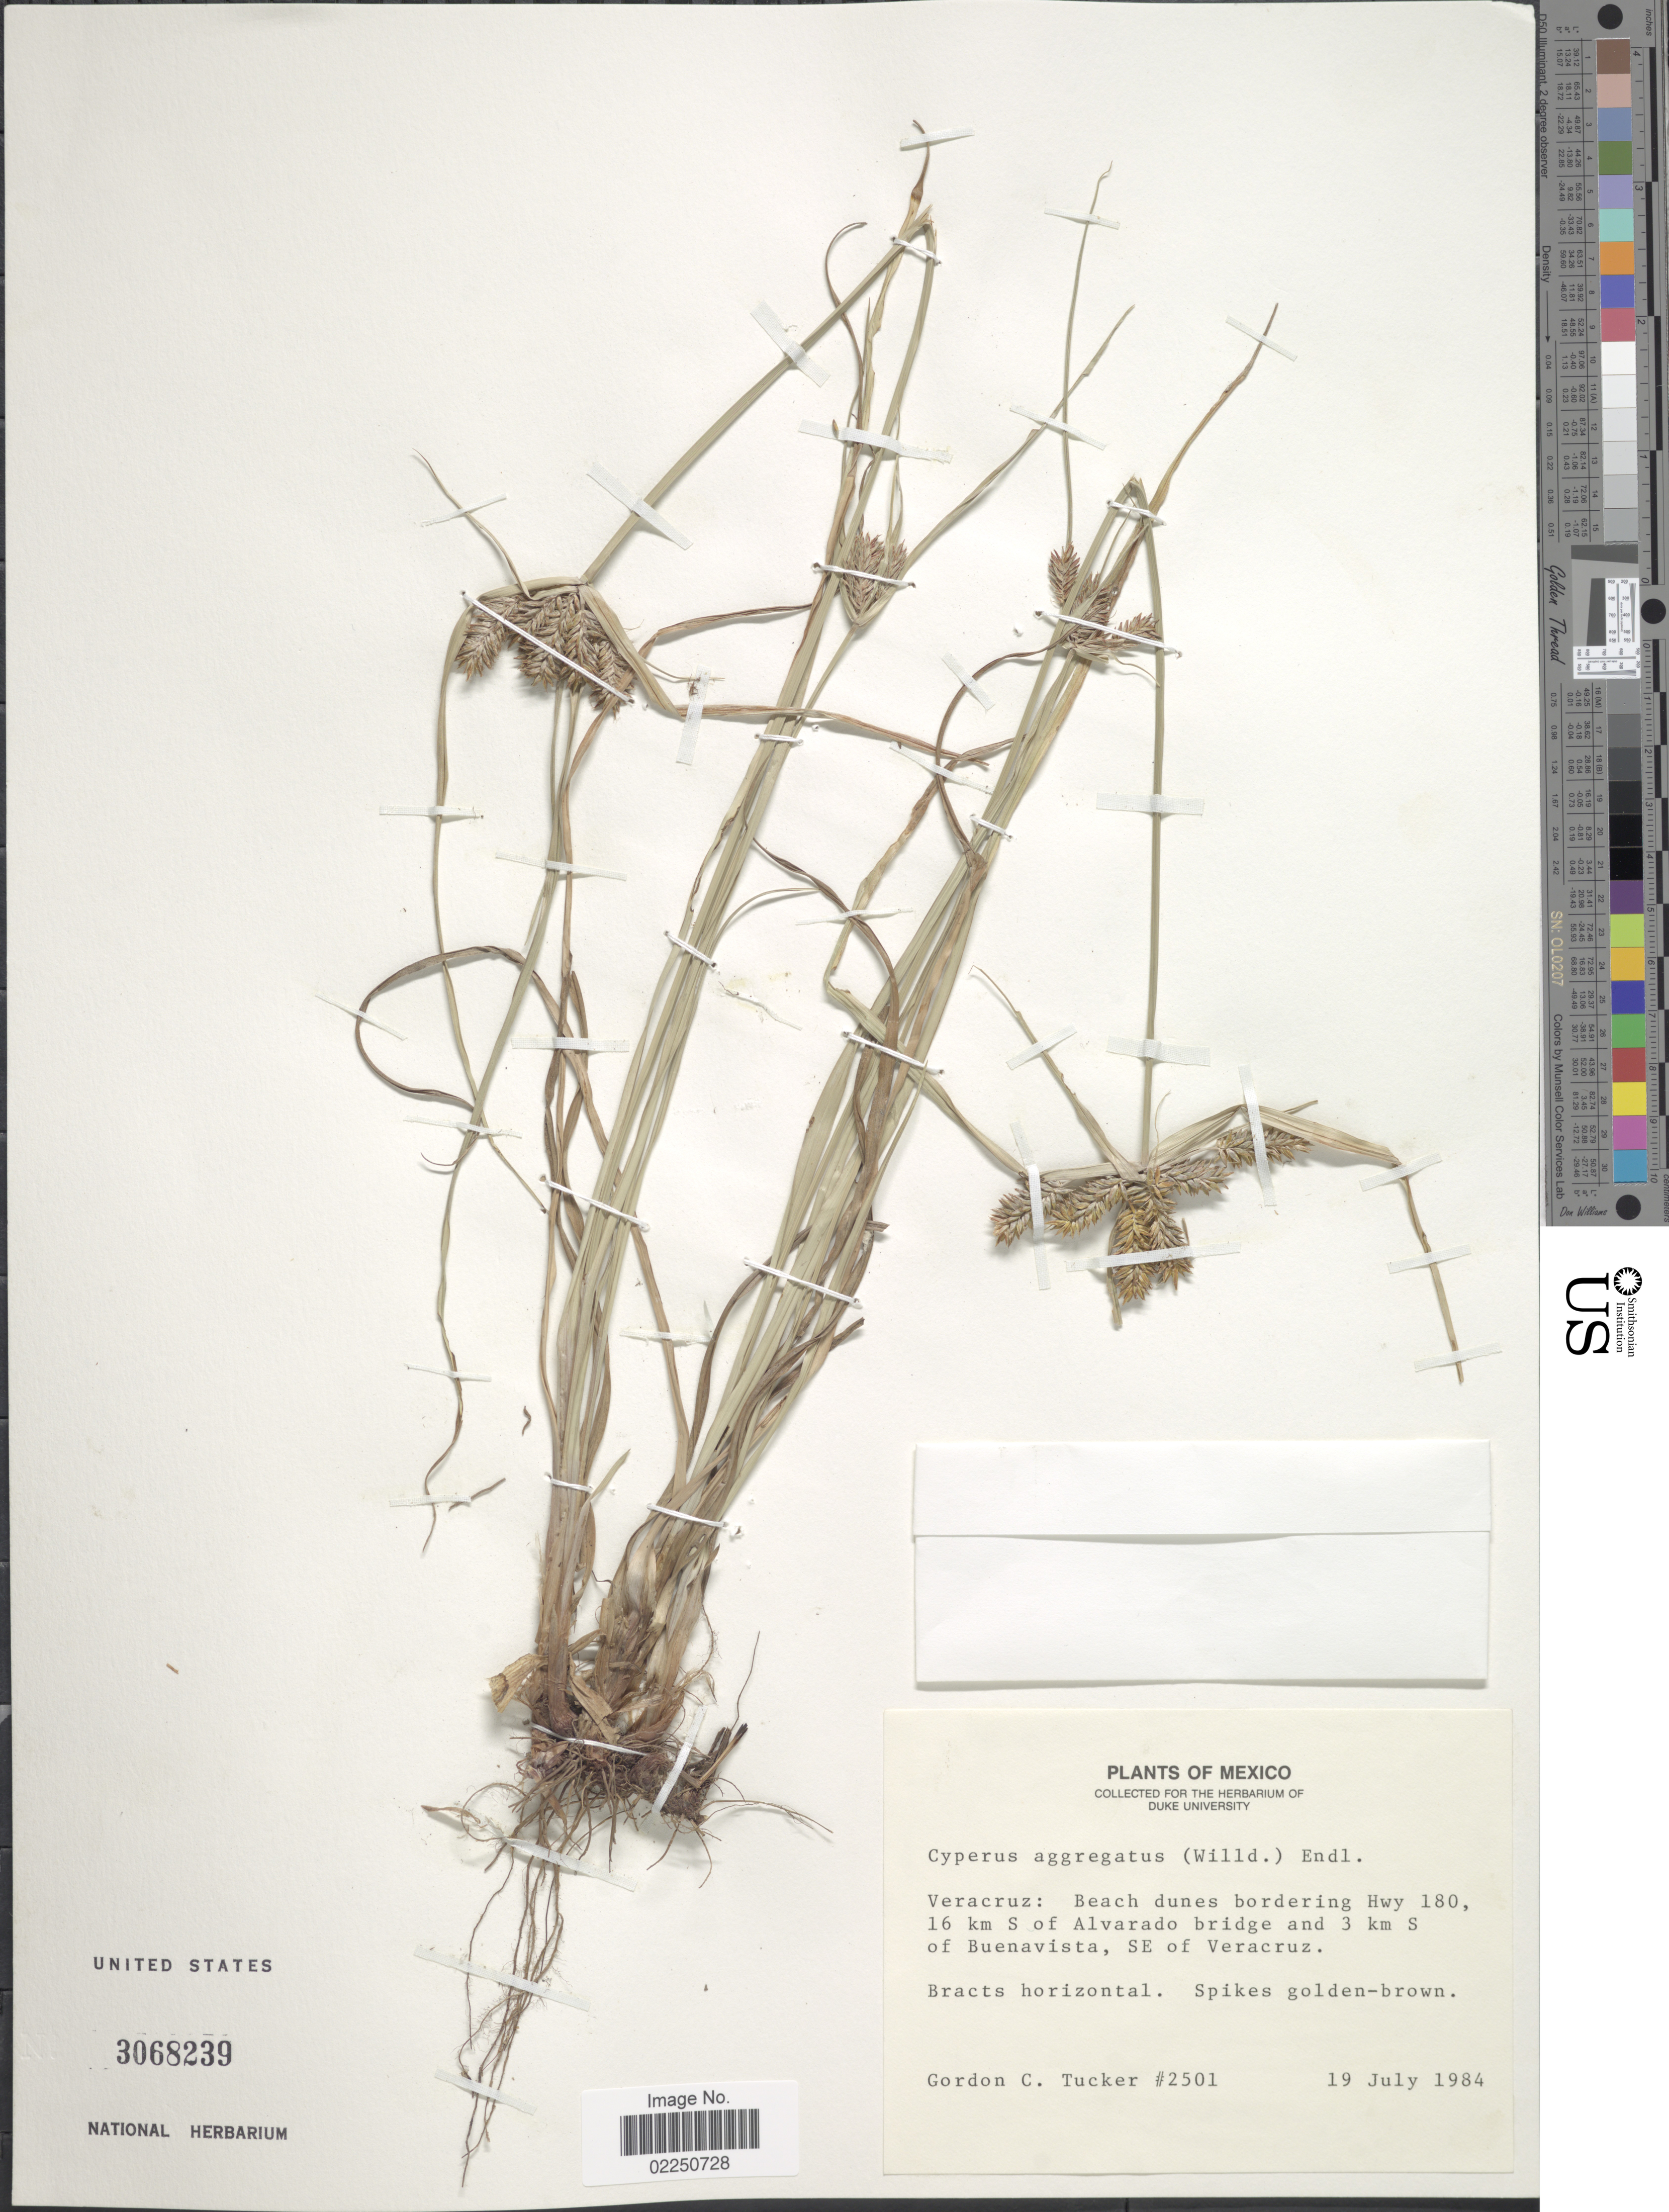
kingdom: Plantae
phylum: Tracheophyta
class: Liliopsida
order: Poales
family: Cyperaceae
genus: Cyperus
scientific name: Cyperus aggregatus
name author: (Willd.) Endl.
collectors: G. C. Tucker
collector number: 2501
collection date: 1984-07-19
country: Mexico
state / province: Veracruz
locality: Beach dunes bordering Hwy 180, 16 km S of Alvarado bridge and 3 km S of Buenavista, SE of Veracruz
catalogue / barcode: US 3068239